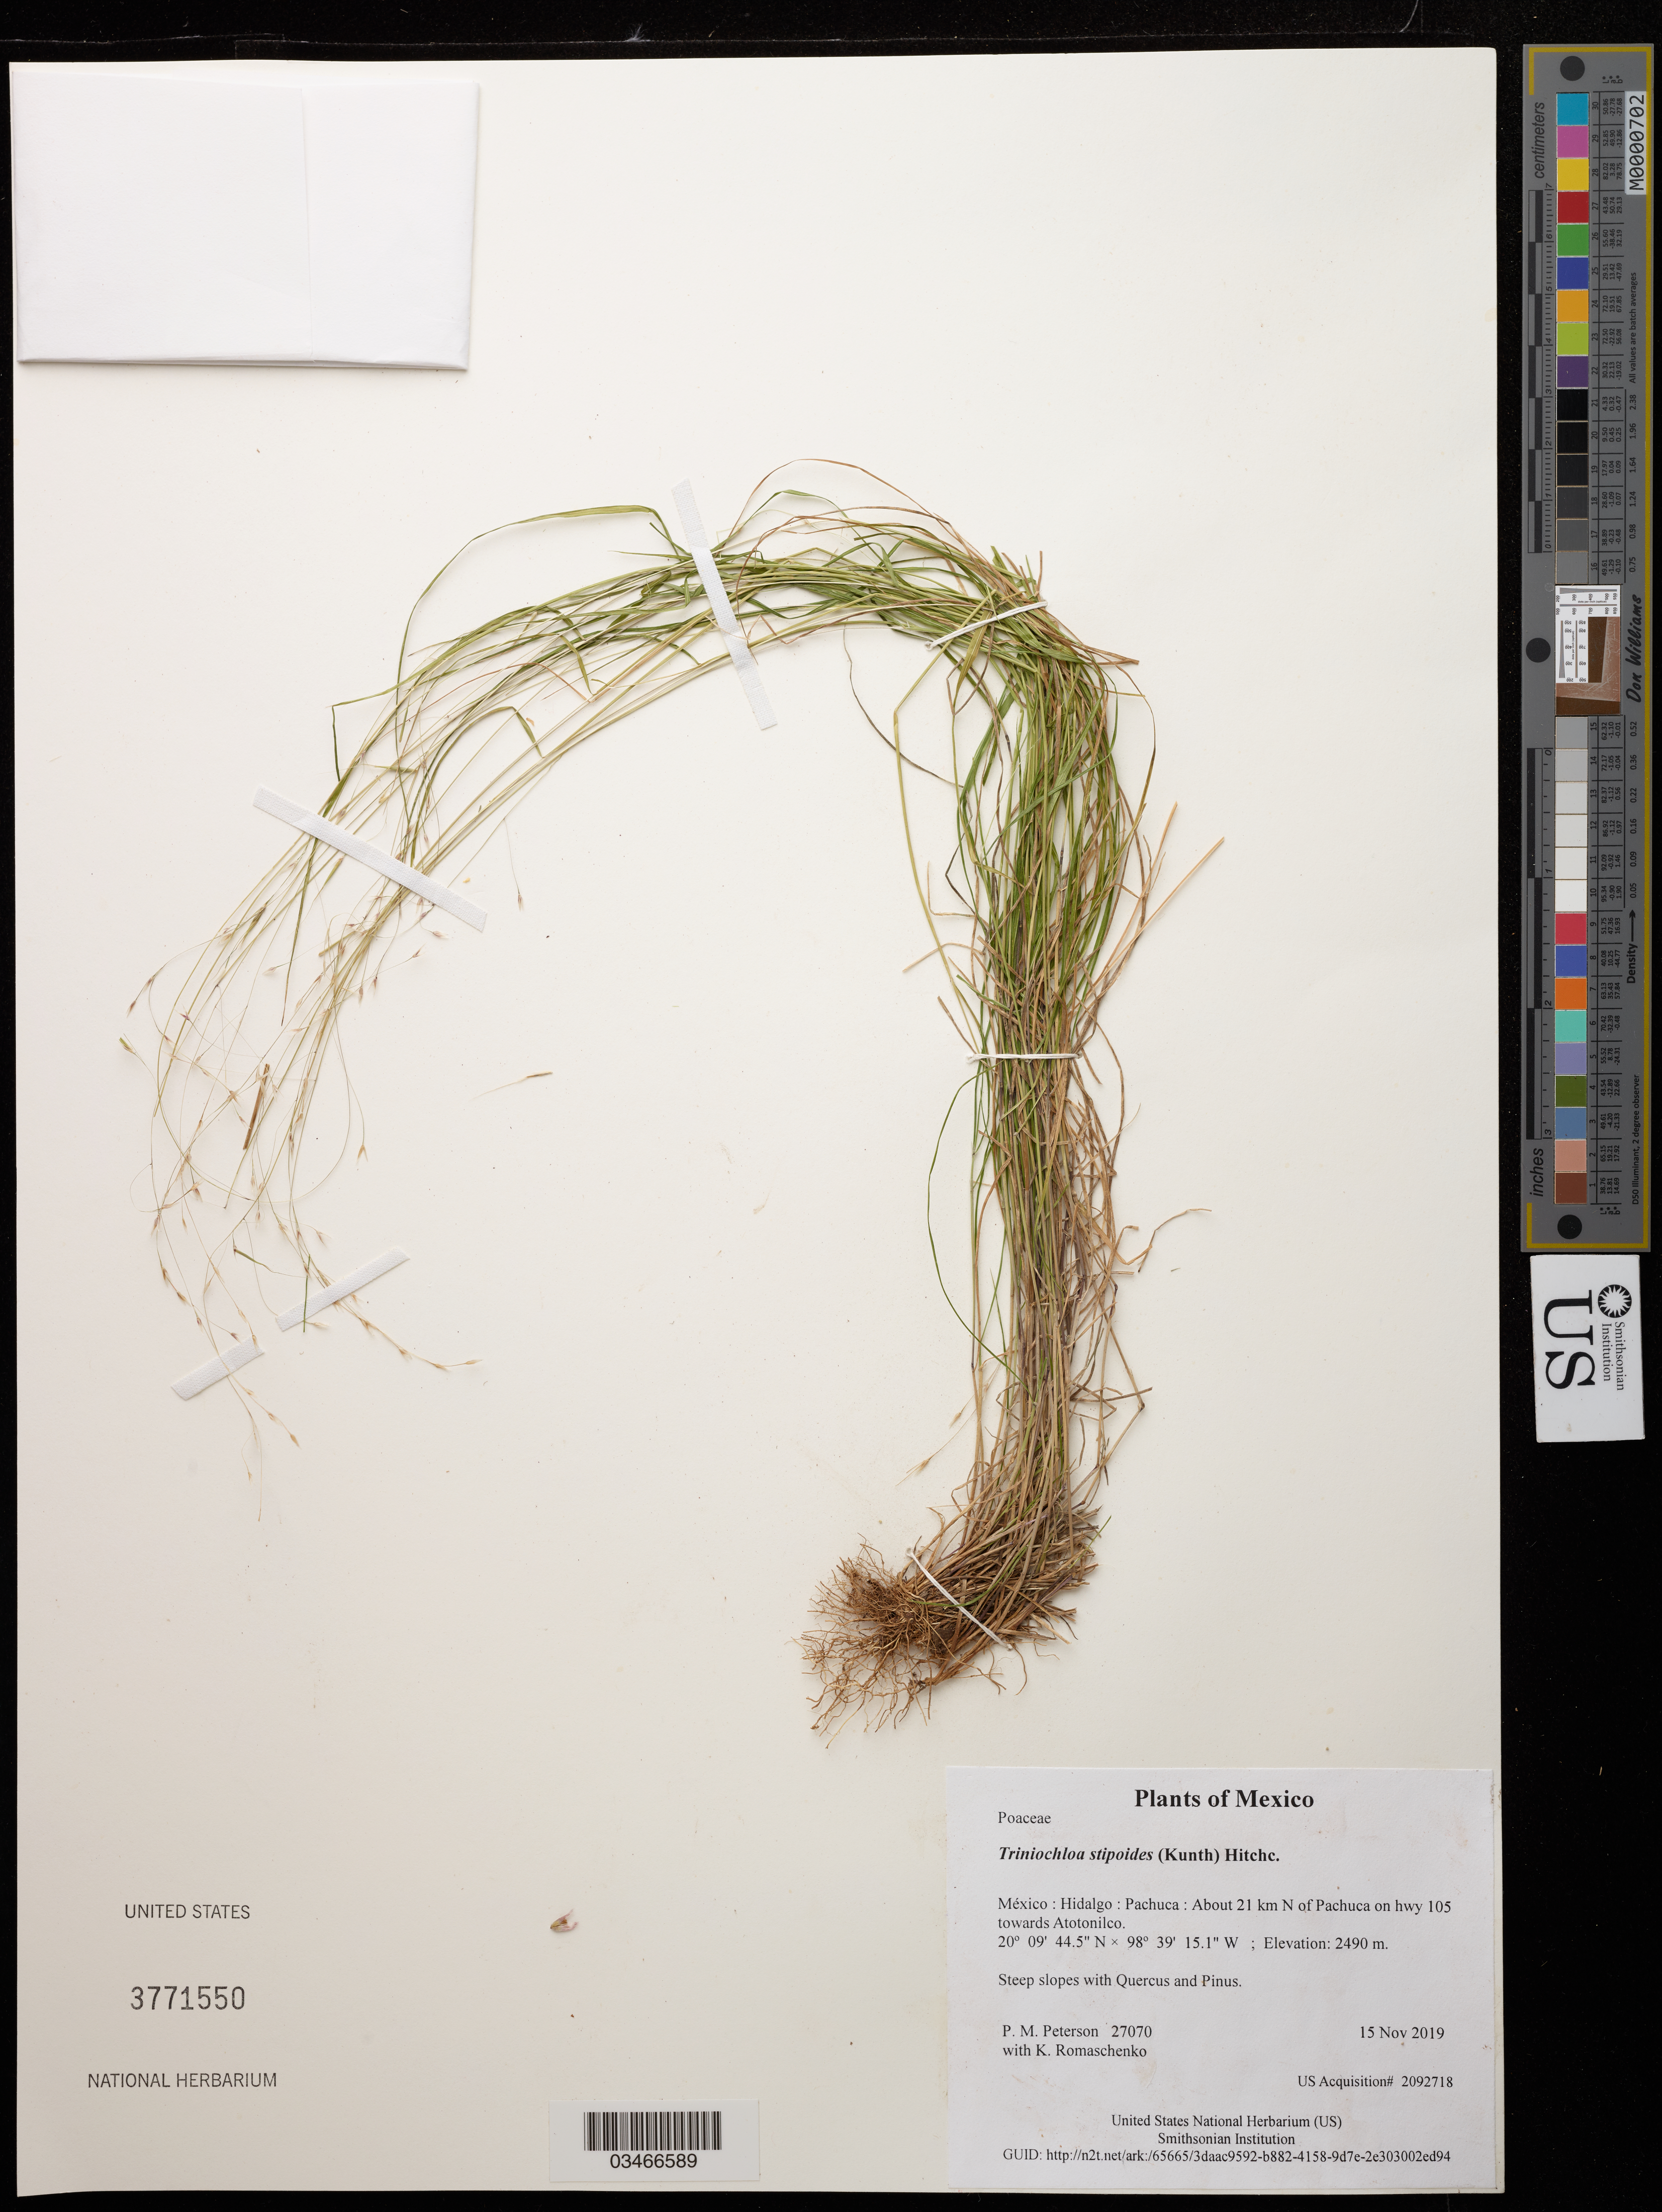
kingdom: Plantae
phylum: Tracheophyta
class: Liliopsida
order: Poales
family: Poaceae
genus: Triniochloa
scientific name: Triniochloa stipoides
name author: (Kunth) Hitchc.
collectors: P. M. Peterson & K. Romaschenko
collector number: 27070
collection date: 2019-11-15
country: México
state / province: Hidalgo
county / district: Pachuca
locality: About 21 km N of Pachuca on hwy 105 towards Atotonilco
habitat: Steep slopes with Quercus and Pinus.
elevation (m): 2490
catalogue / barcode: US 3771550